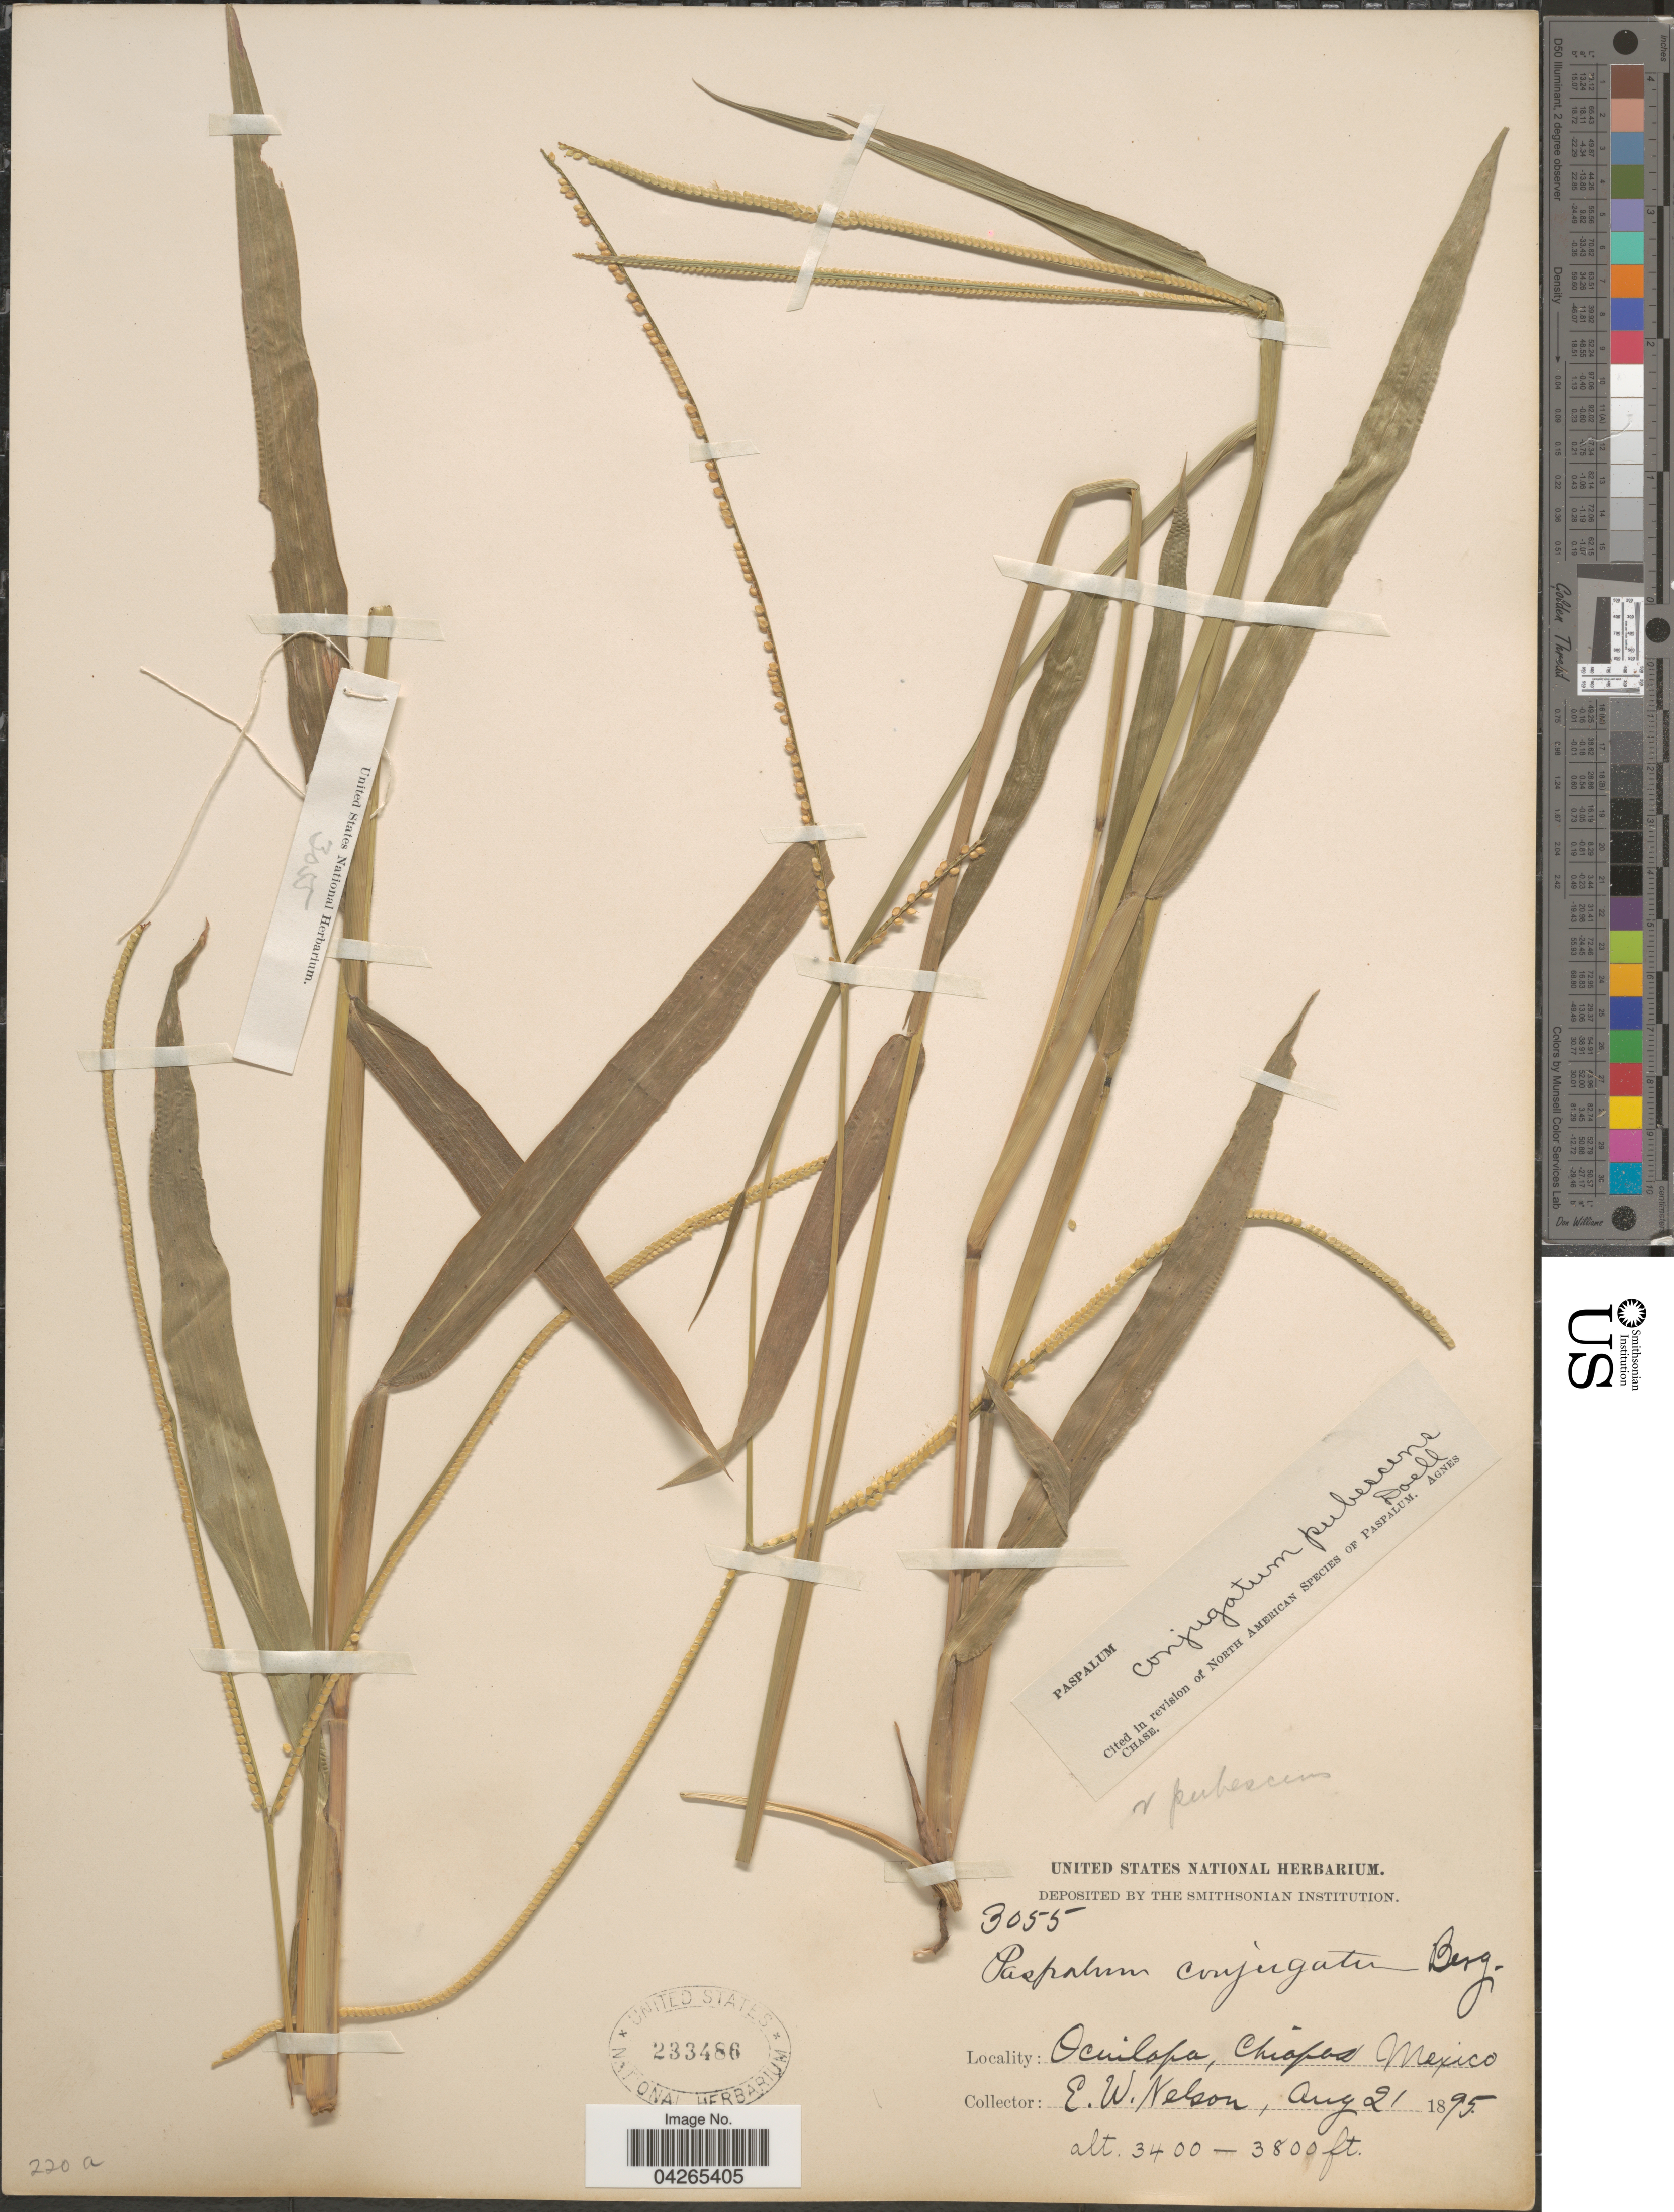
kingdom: Plantae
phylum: Tracheophyta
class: Liliopsida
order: Poales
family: Poaceae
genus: Paspalum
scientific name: Paspalum conjugatum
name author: P.J. Bergius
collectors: E. W. Nelson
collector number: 3055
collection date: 1895-08-21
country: Mexico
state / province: Chiapas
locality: Ocuilapa.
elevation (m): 1036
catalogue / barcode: US 233486